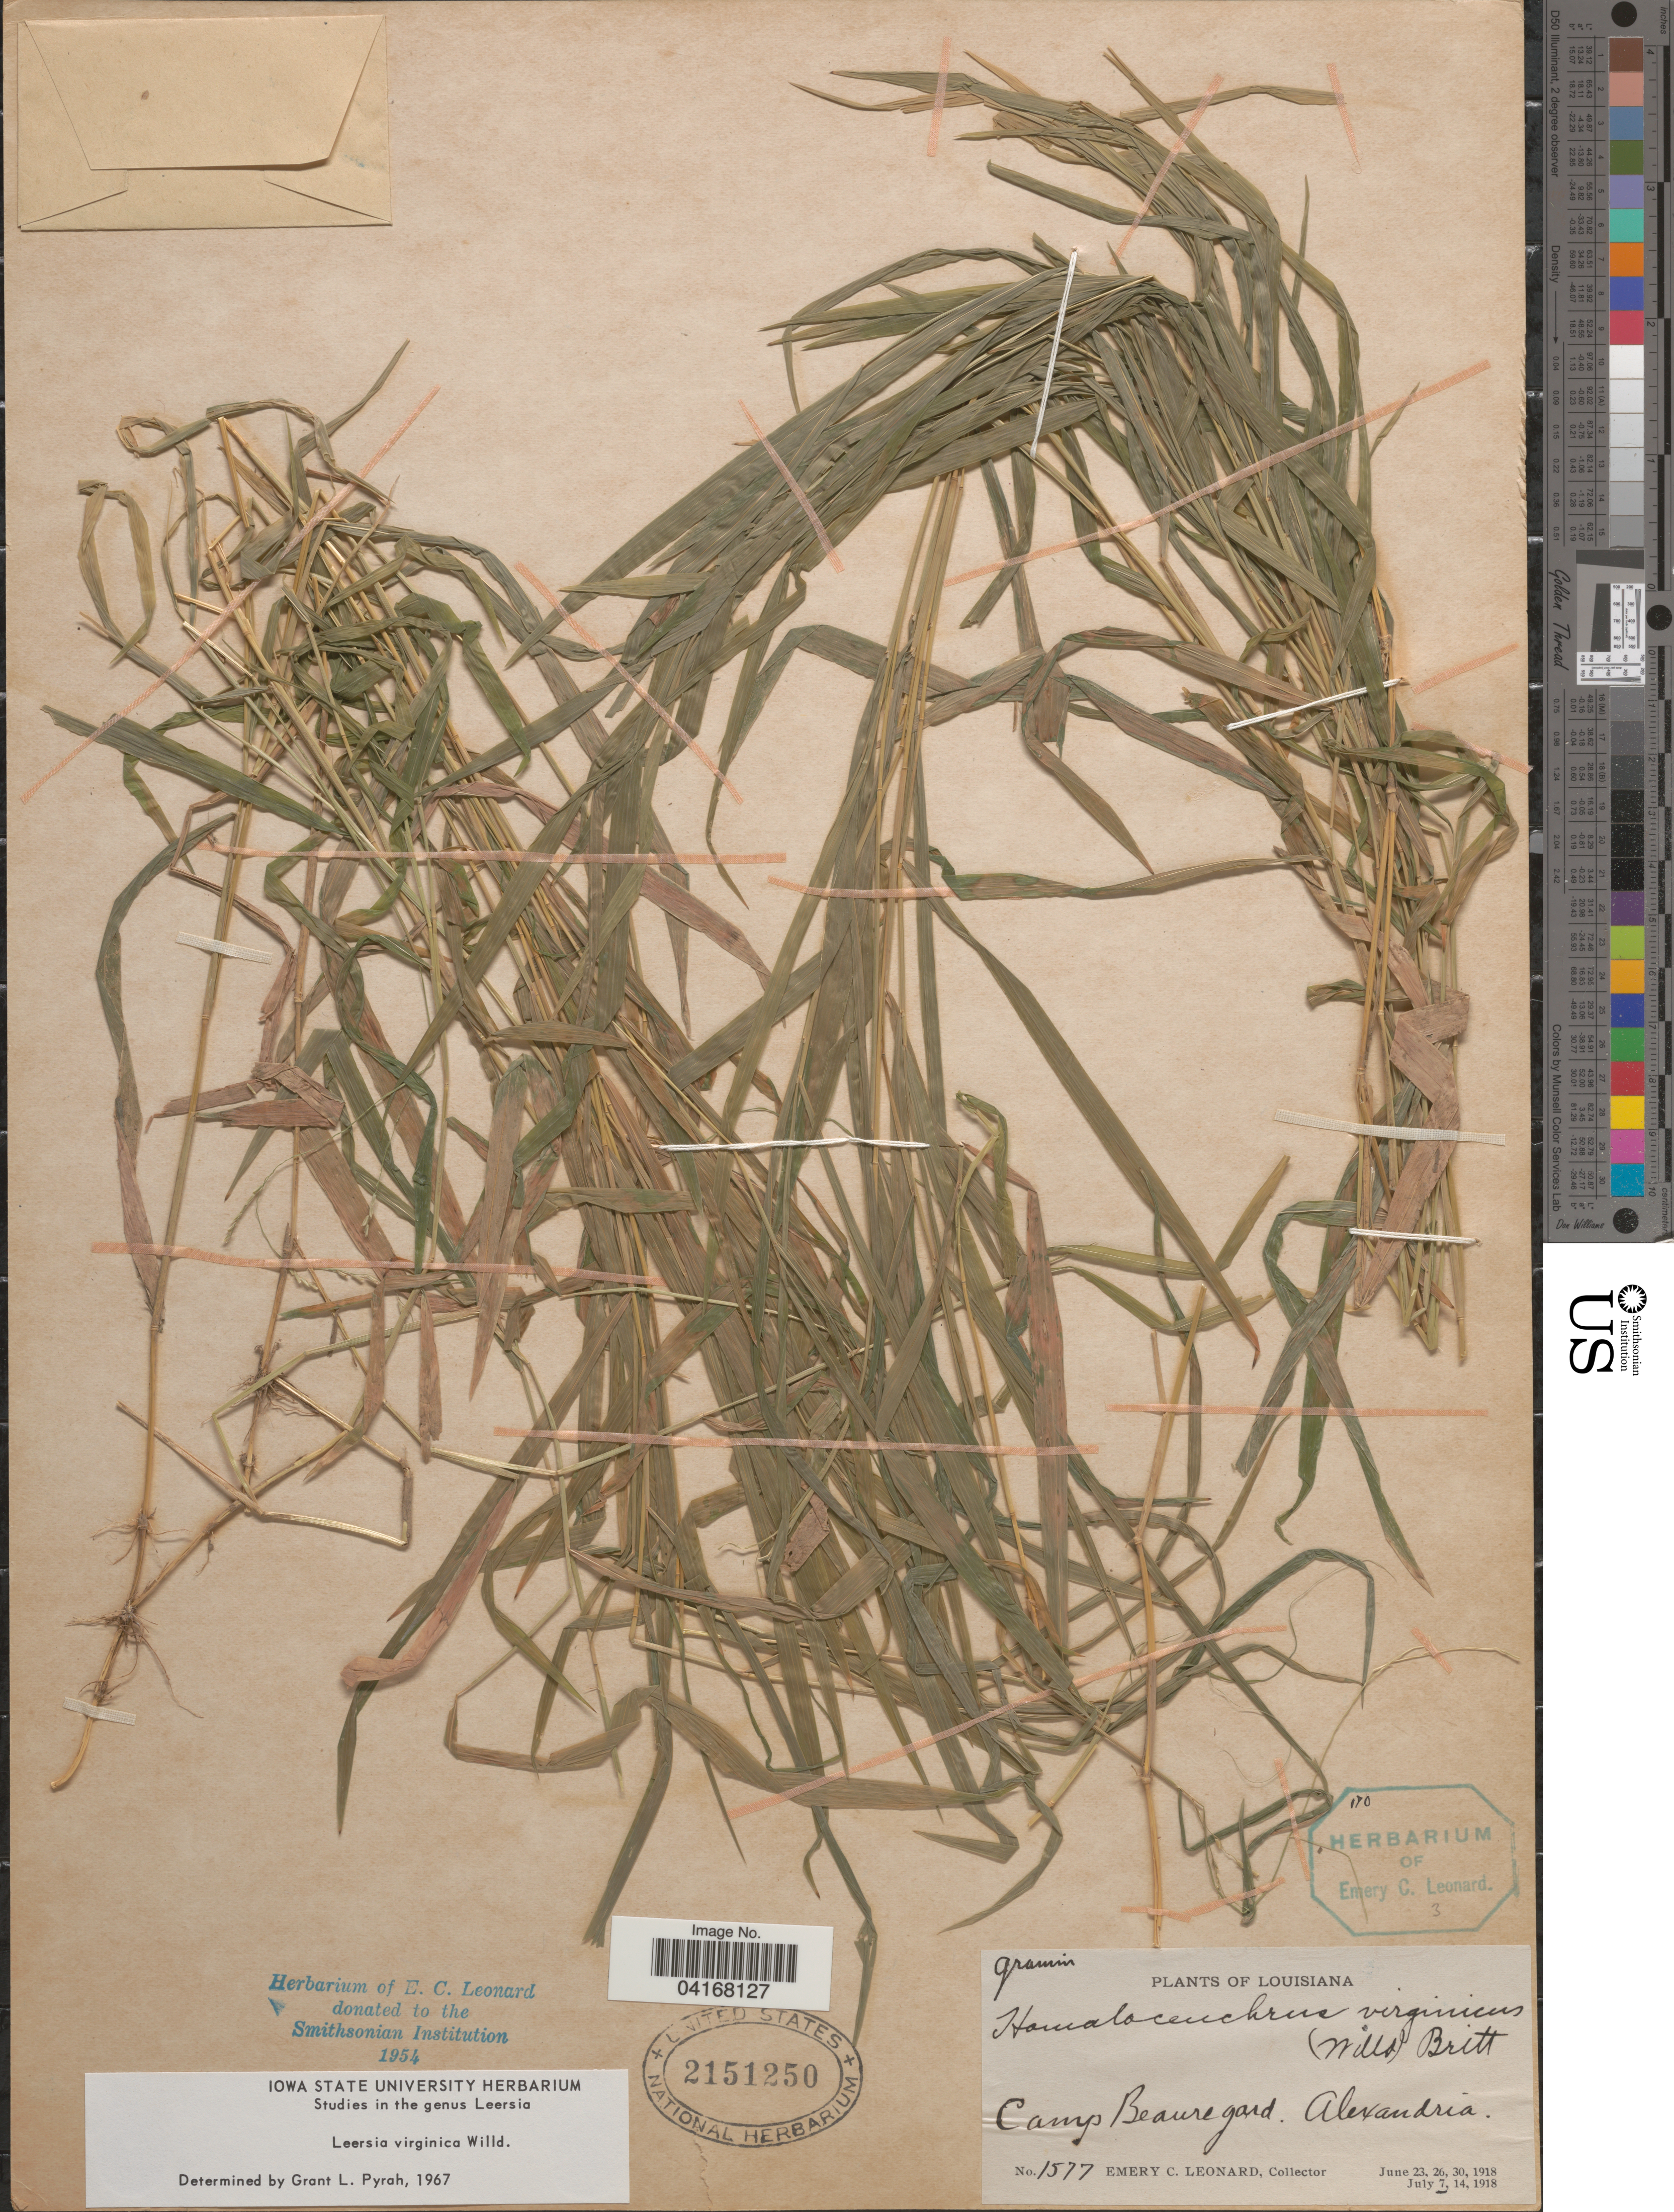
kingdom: Plantae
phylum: Tracheophyta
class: Liliopsida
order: Poales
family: Poaceae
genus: Leersia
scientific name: Leersia virginica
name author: Willd.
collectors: E. C. Leonard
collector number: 1577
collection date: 1918-07-07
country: United States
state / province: Louisiana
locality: Camp Beauregard. Alexandria.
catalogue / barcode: US 2151250